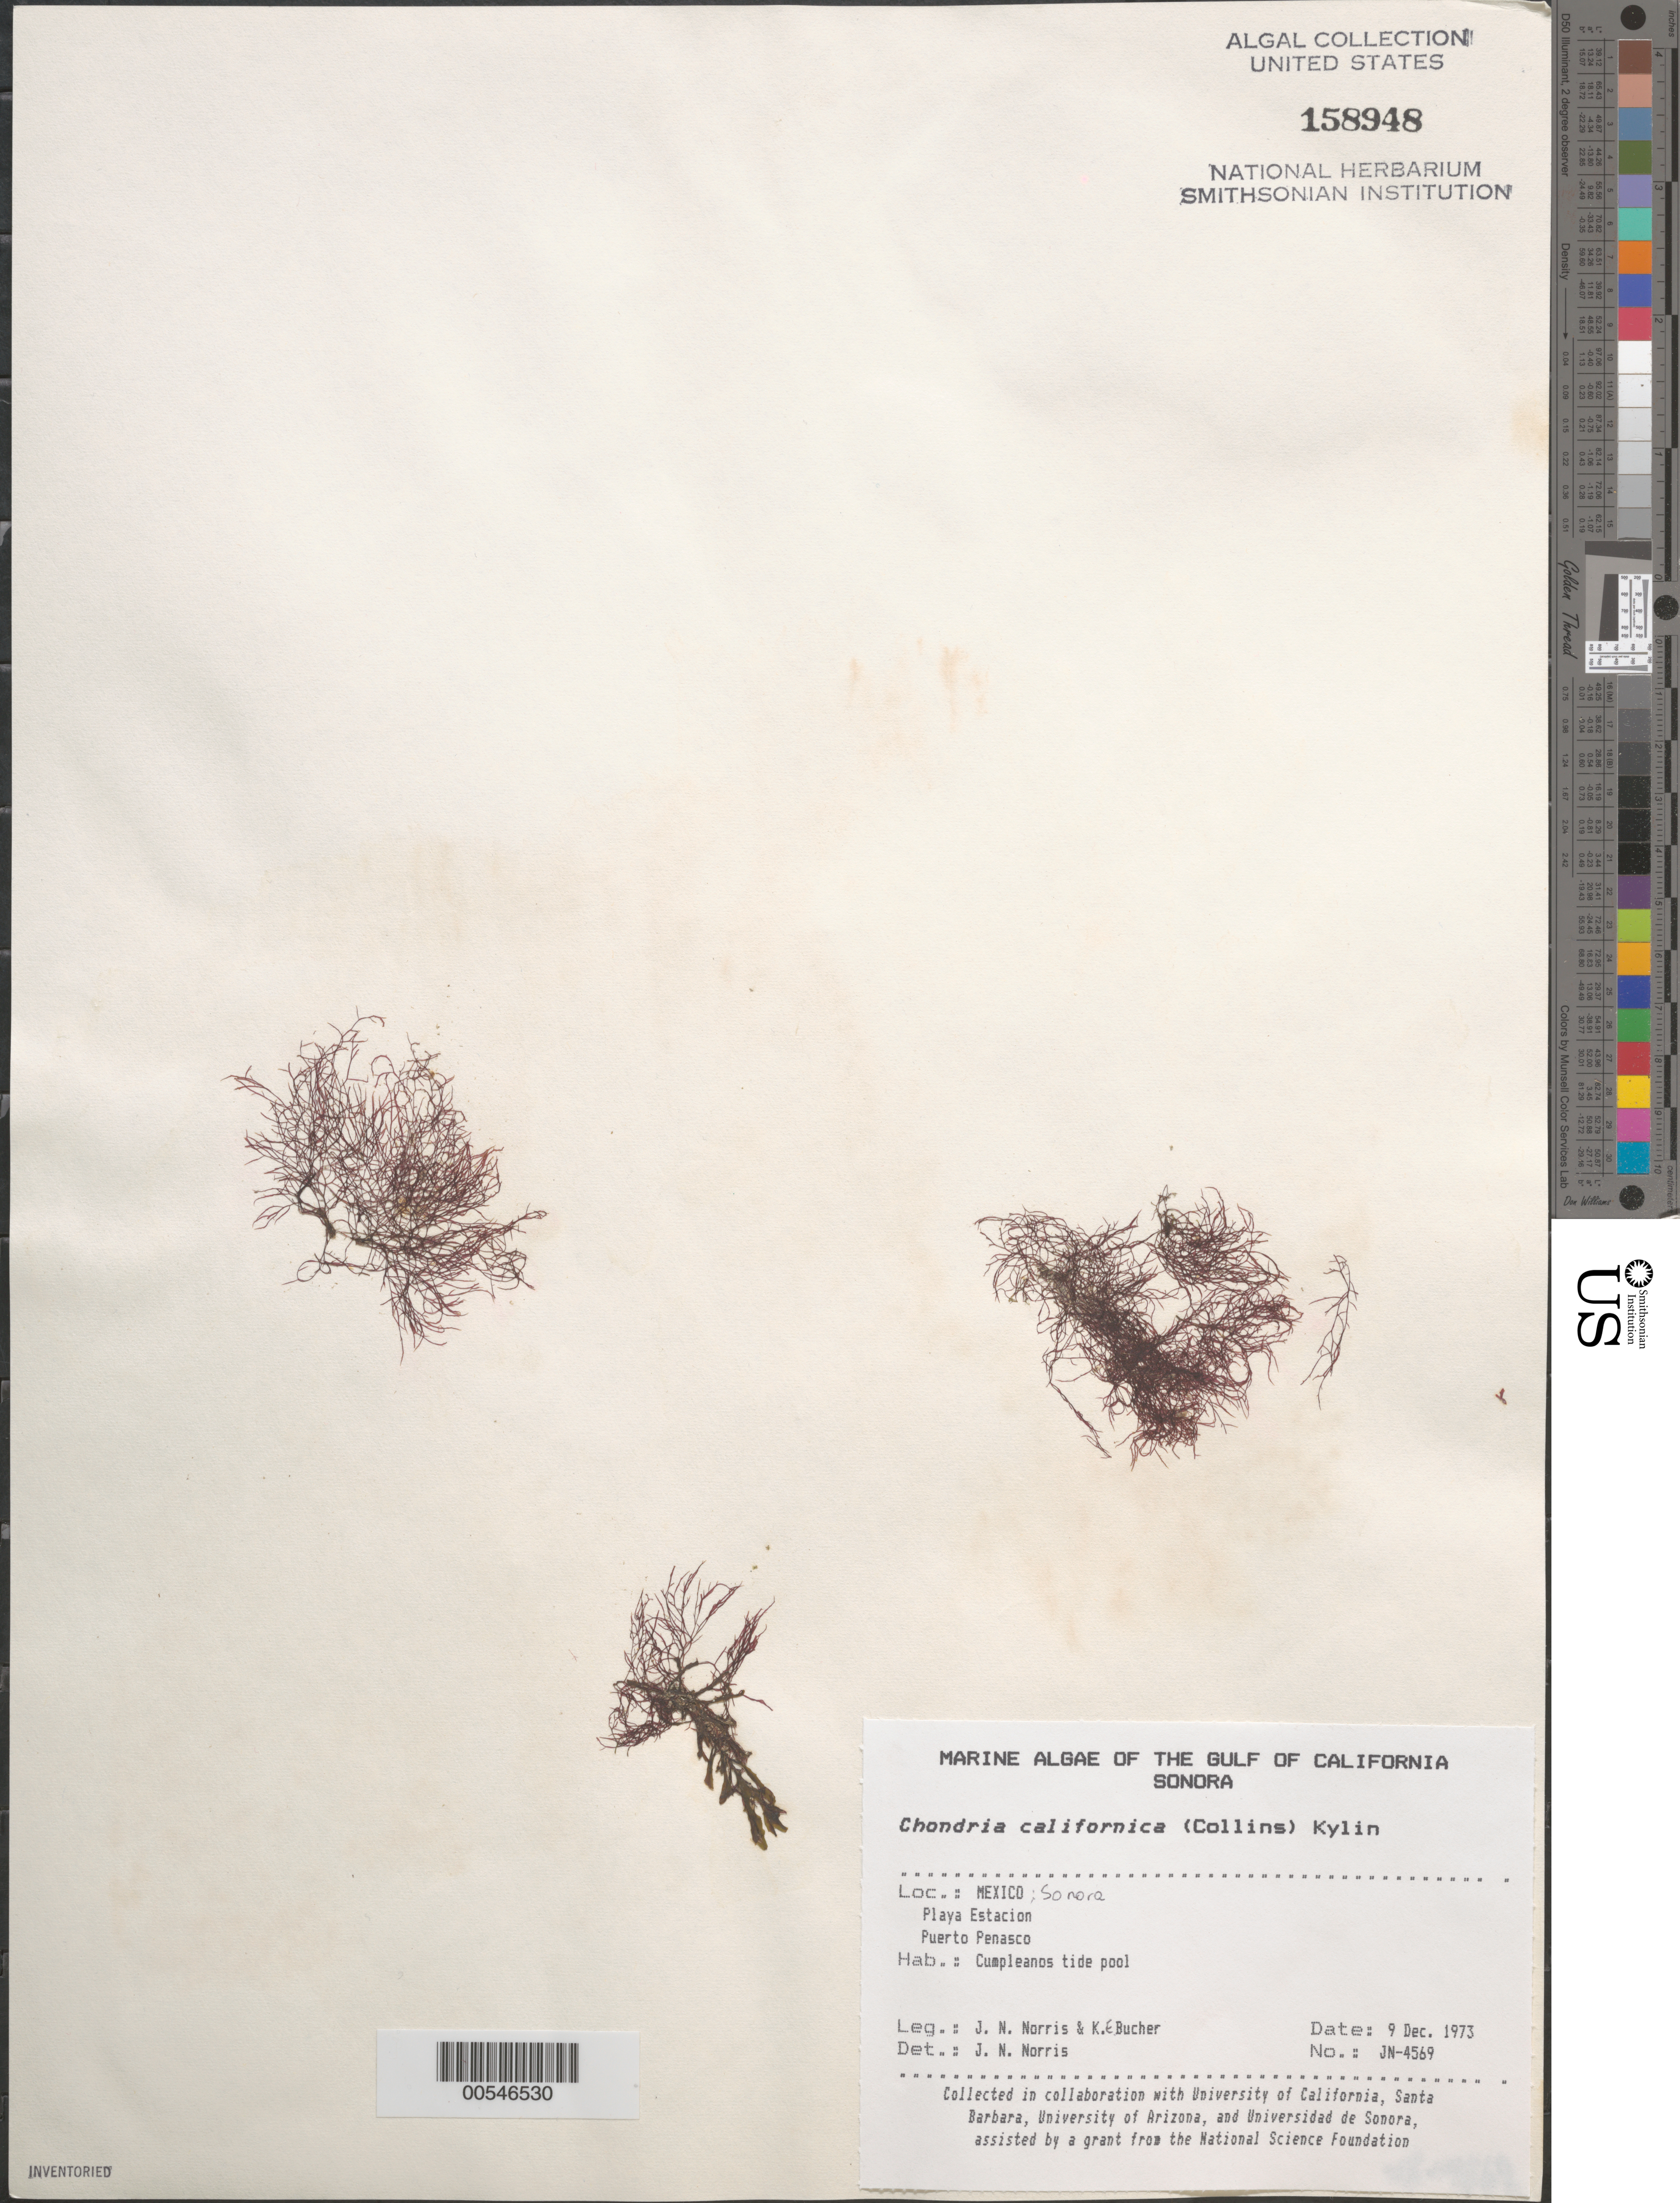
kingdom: Plantae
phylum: Rhodophyta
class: Florideophyceae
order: Ceramiales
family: Rhodomelaceae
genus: Chondria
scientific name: Chondria acrorhizophora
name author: Setch. & N.L. Gardner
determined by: Algae name updating Project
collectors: J. N. Norris & K. E. Bucher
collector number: JN-4569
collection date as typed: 09 Dec 1973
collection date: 1973-12-09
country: Mexico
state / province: Sonora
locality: Playa Estacion, Puerto Penasco, Cumpleanos tide pool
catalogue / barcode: US 158948